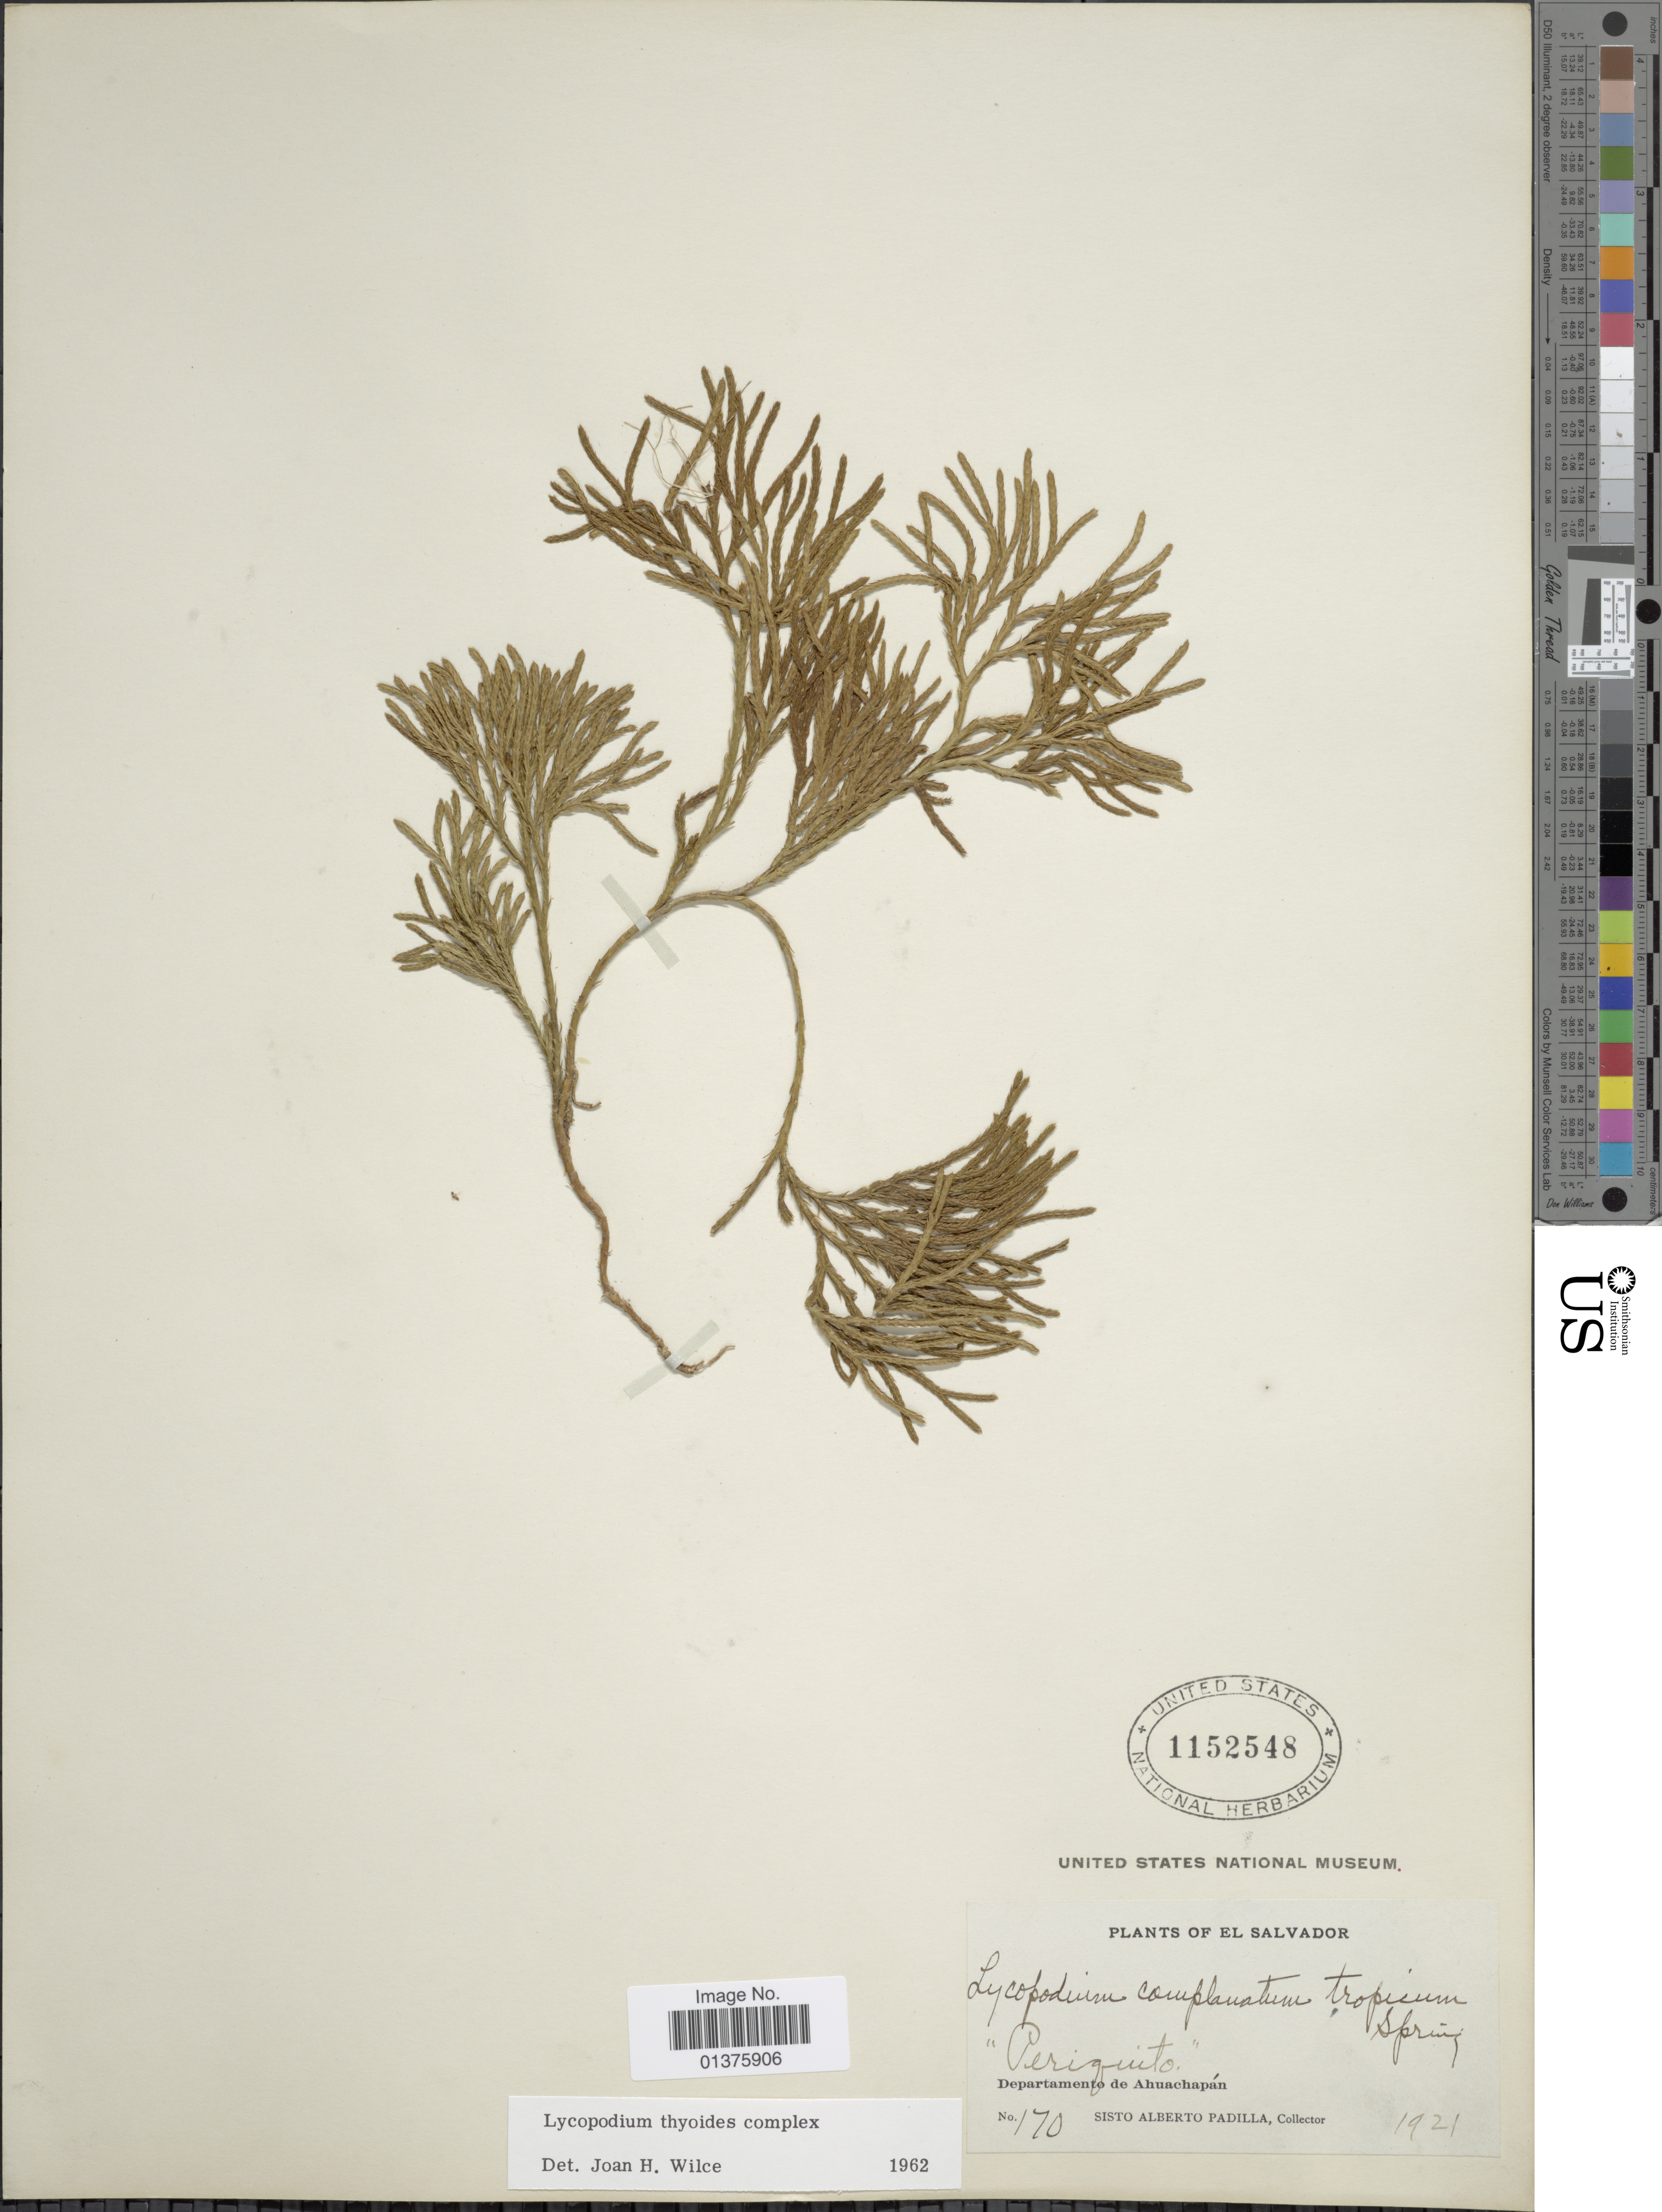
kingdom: Plantae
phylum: Tracheophyta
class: Lycopodiopsida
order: Lycopodiales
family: Lycopodiaceae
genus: Diphasiastrum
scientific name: Diphasiastrum thyoides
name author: (Humb. & Bonpl. ex Willd.) Holub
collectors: S. A. Padilla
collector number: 170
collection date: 1921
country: El Salvador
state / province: Ahuachapan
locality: Periquito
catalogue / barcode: US 1152548